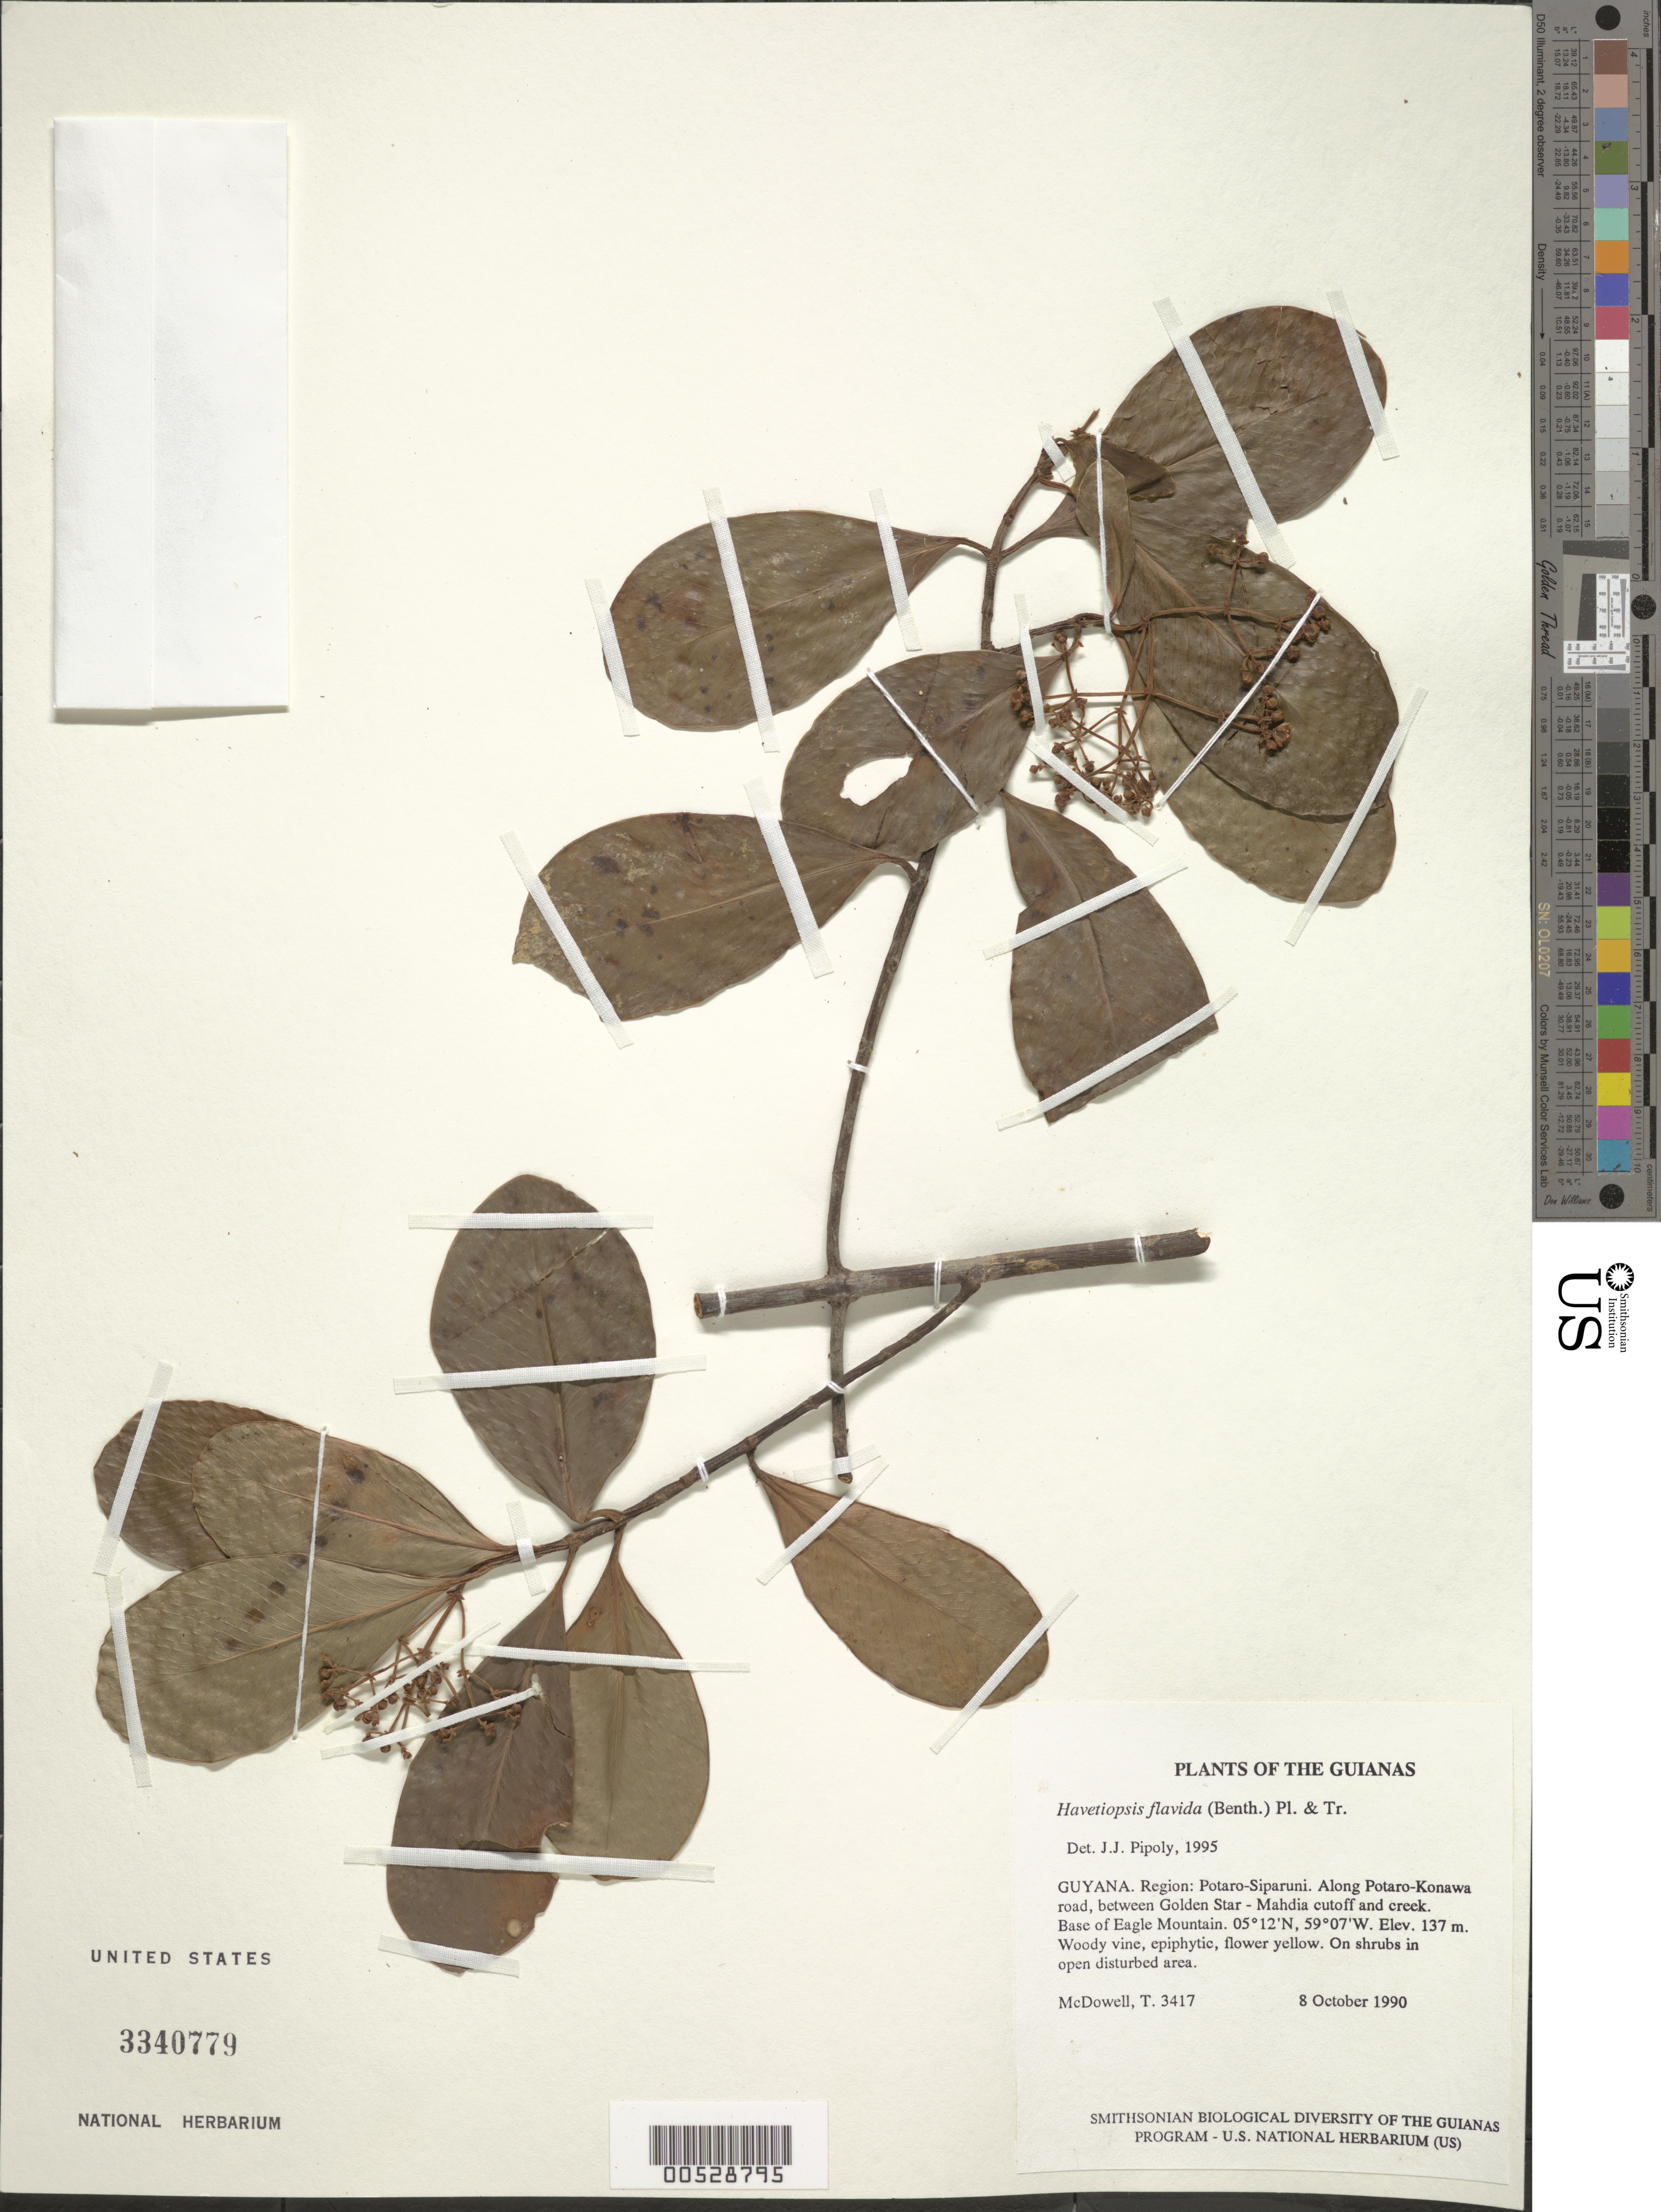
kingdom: Plantae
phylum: Tracheophyta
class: Magnoliopsida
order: Malpighiales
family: Clusiaceae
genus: Clusia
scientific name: Clusia flavida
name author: (Benth.) Pipoly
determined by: Pipoly, J. J., III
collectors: T. McDowell & D. Gopaul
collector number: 3417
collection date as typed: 8 October 1990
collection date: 1990-10-08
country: Guyana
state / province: Potaro-Siparuni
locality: Along Potaro-Konawa road, between Golden Star - Mahdia cutoff and creek. Base of Eagle Mountain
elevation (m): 137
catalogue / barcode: US 3340779